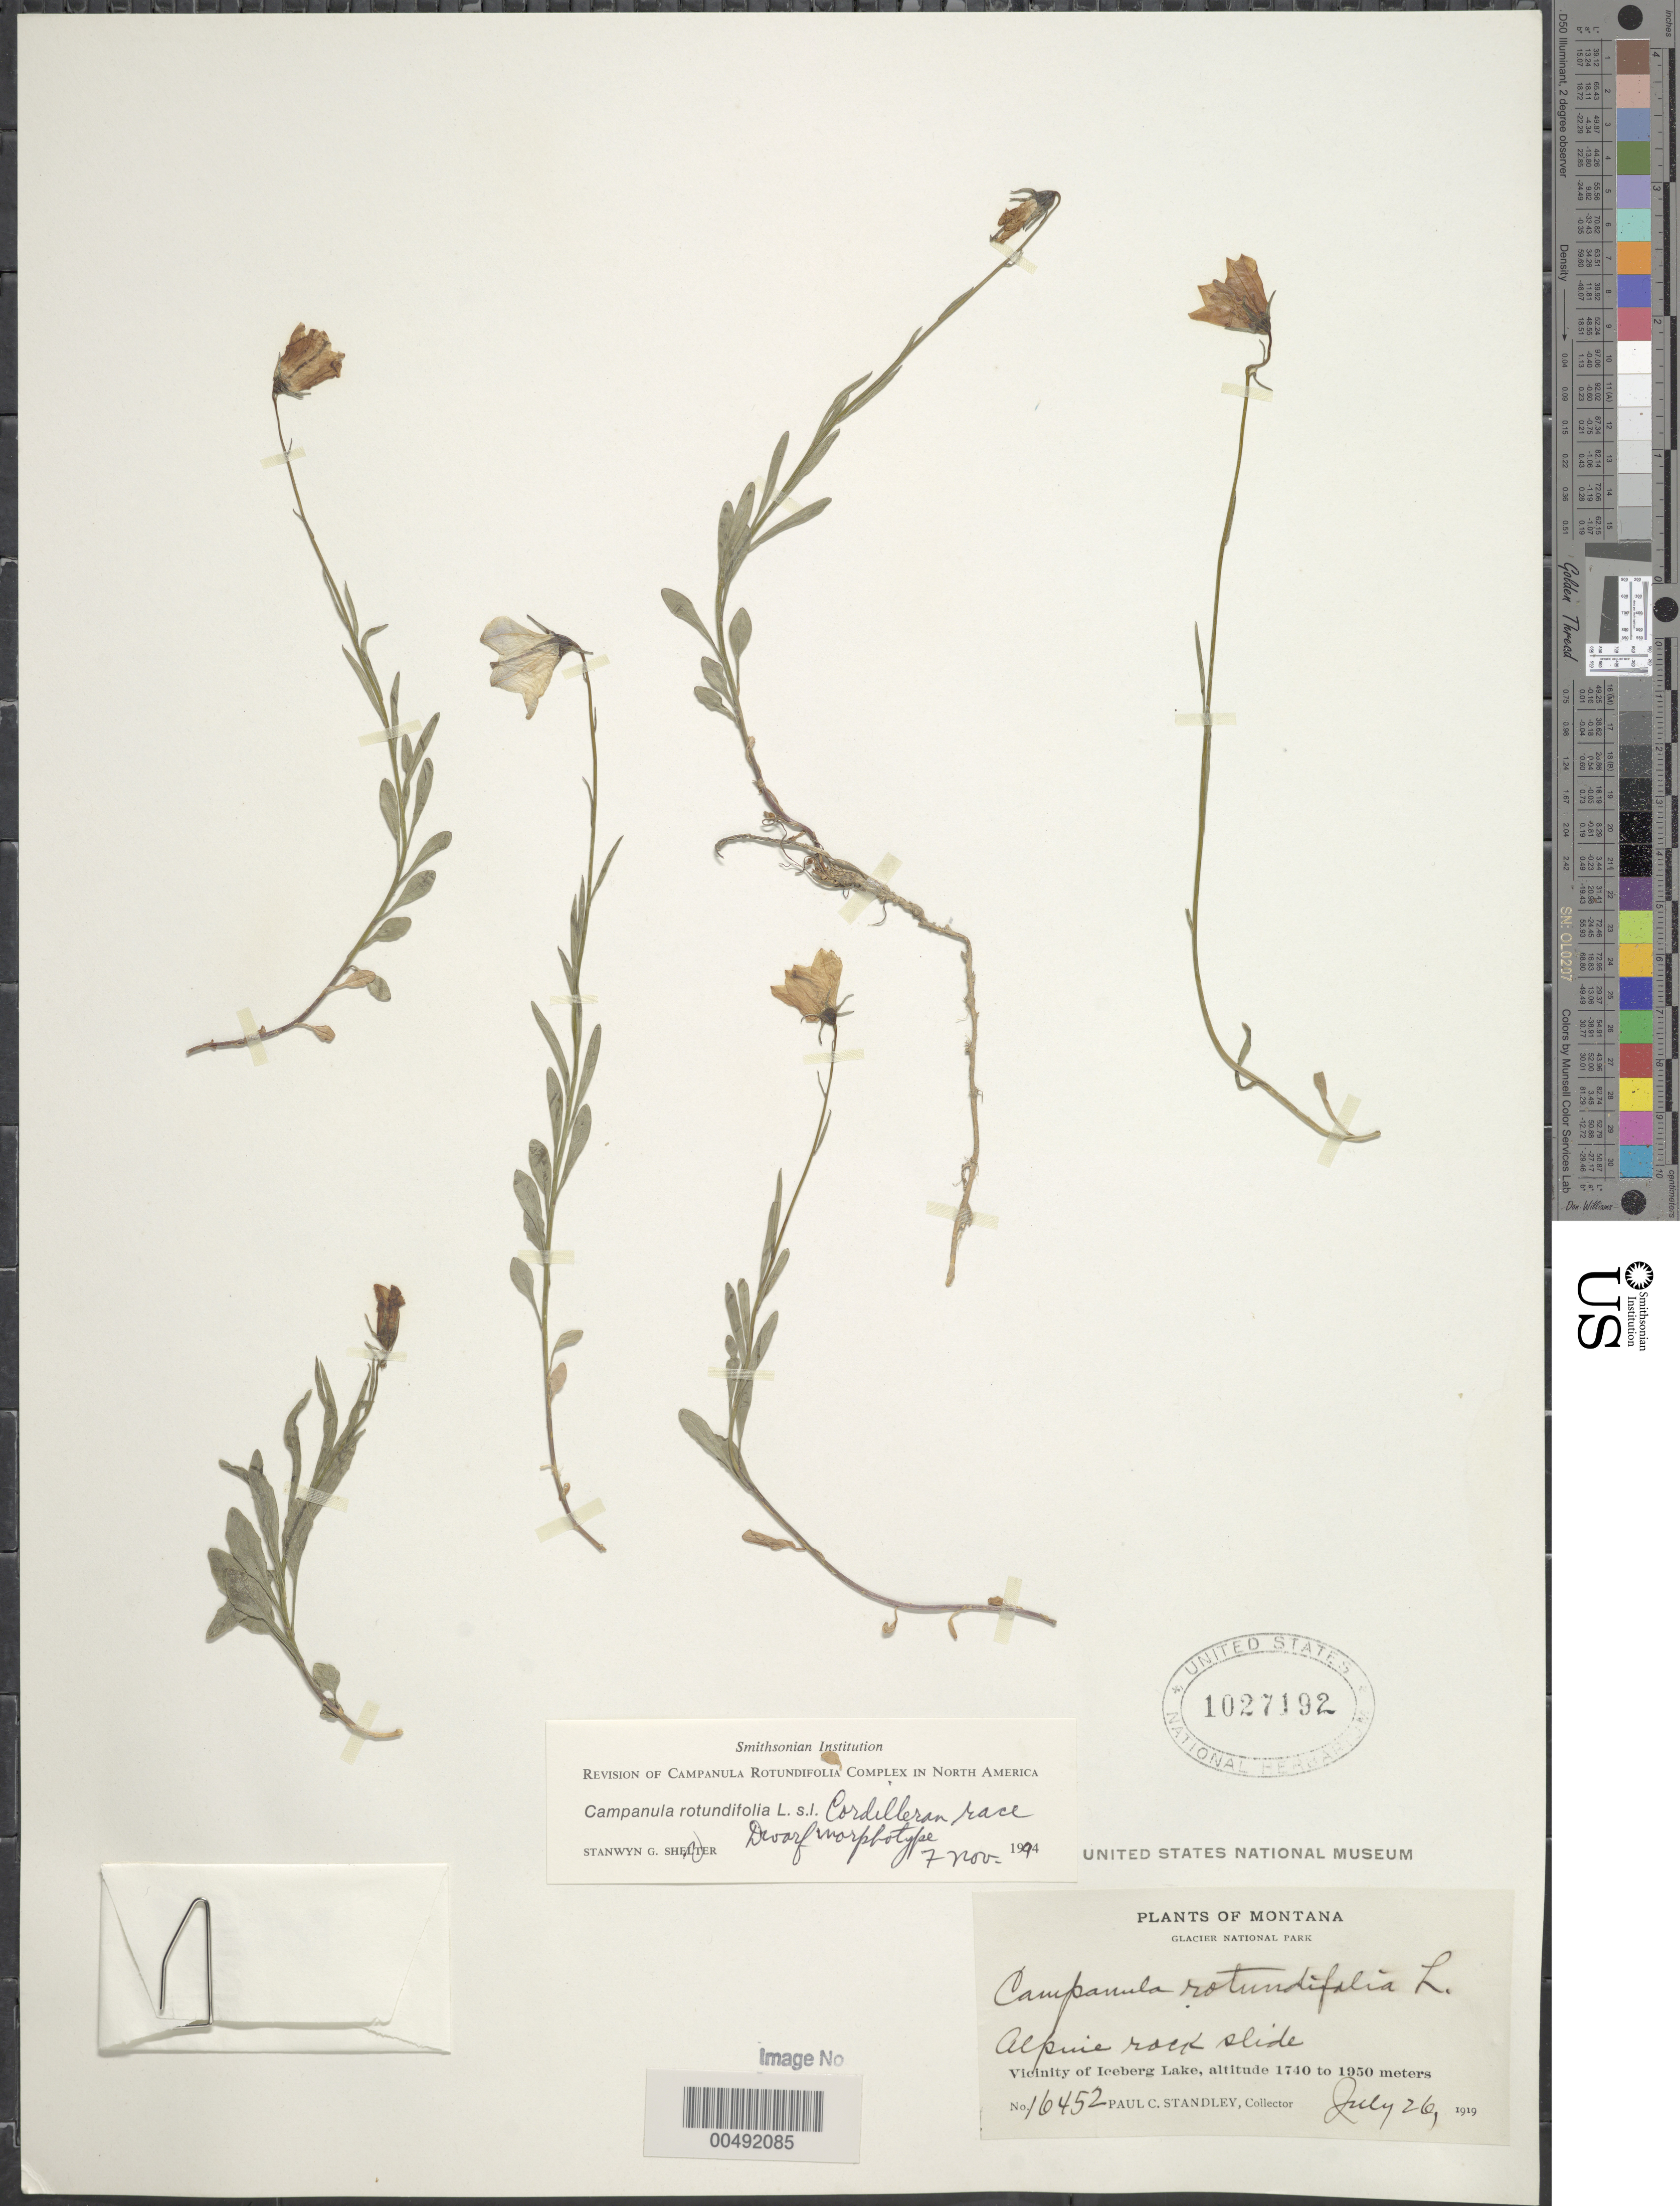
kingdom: Plantae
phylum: Tracheophyta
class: Magnoliopsida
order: Asterales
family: Campanulaceae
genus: Campanula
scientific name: Campanula rotundifolia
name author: L.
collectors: P. C. Standley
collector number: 16452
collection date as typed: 26 Jul 1919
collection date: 1919-07-26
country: United States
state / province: Montana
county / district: Glacier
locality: Glacier National Park, vicinity of Iceberg Lake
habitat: alpine rock slide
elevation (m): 1740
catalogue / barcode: US 1027192